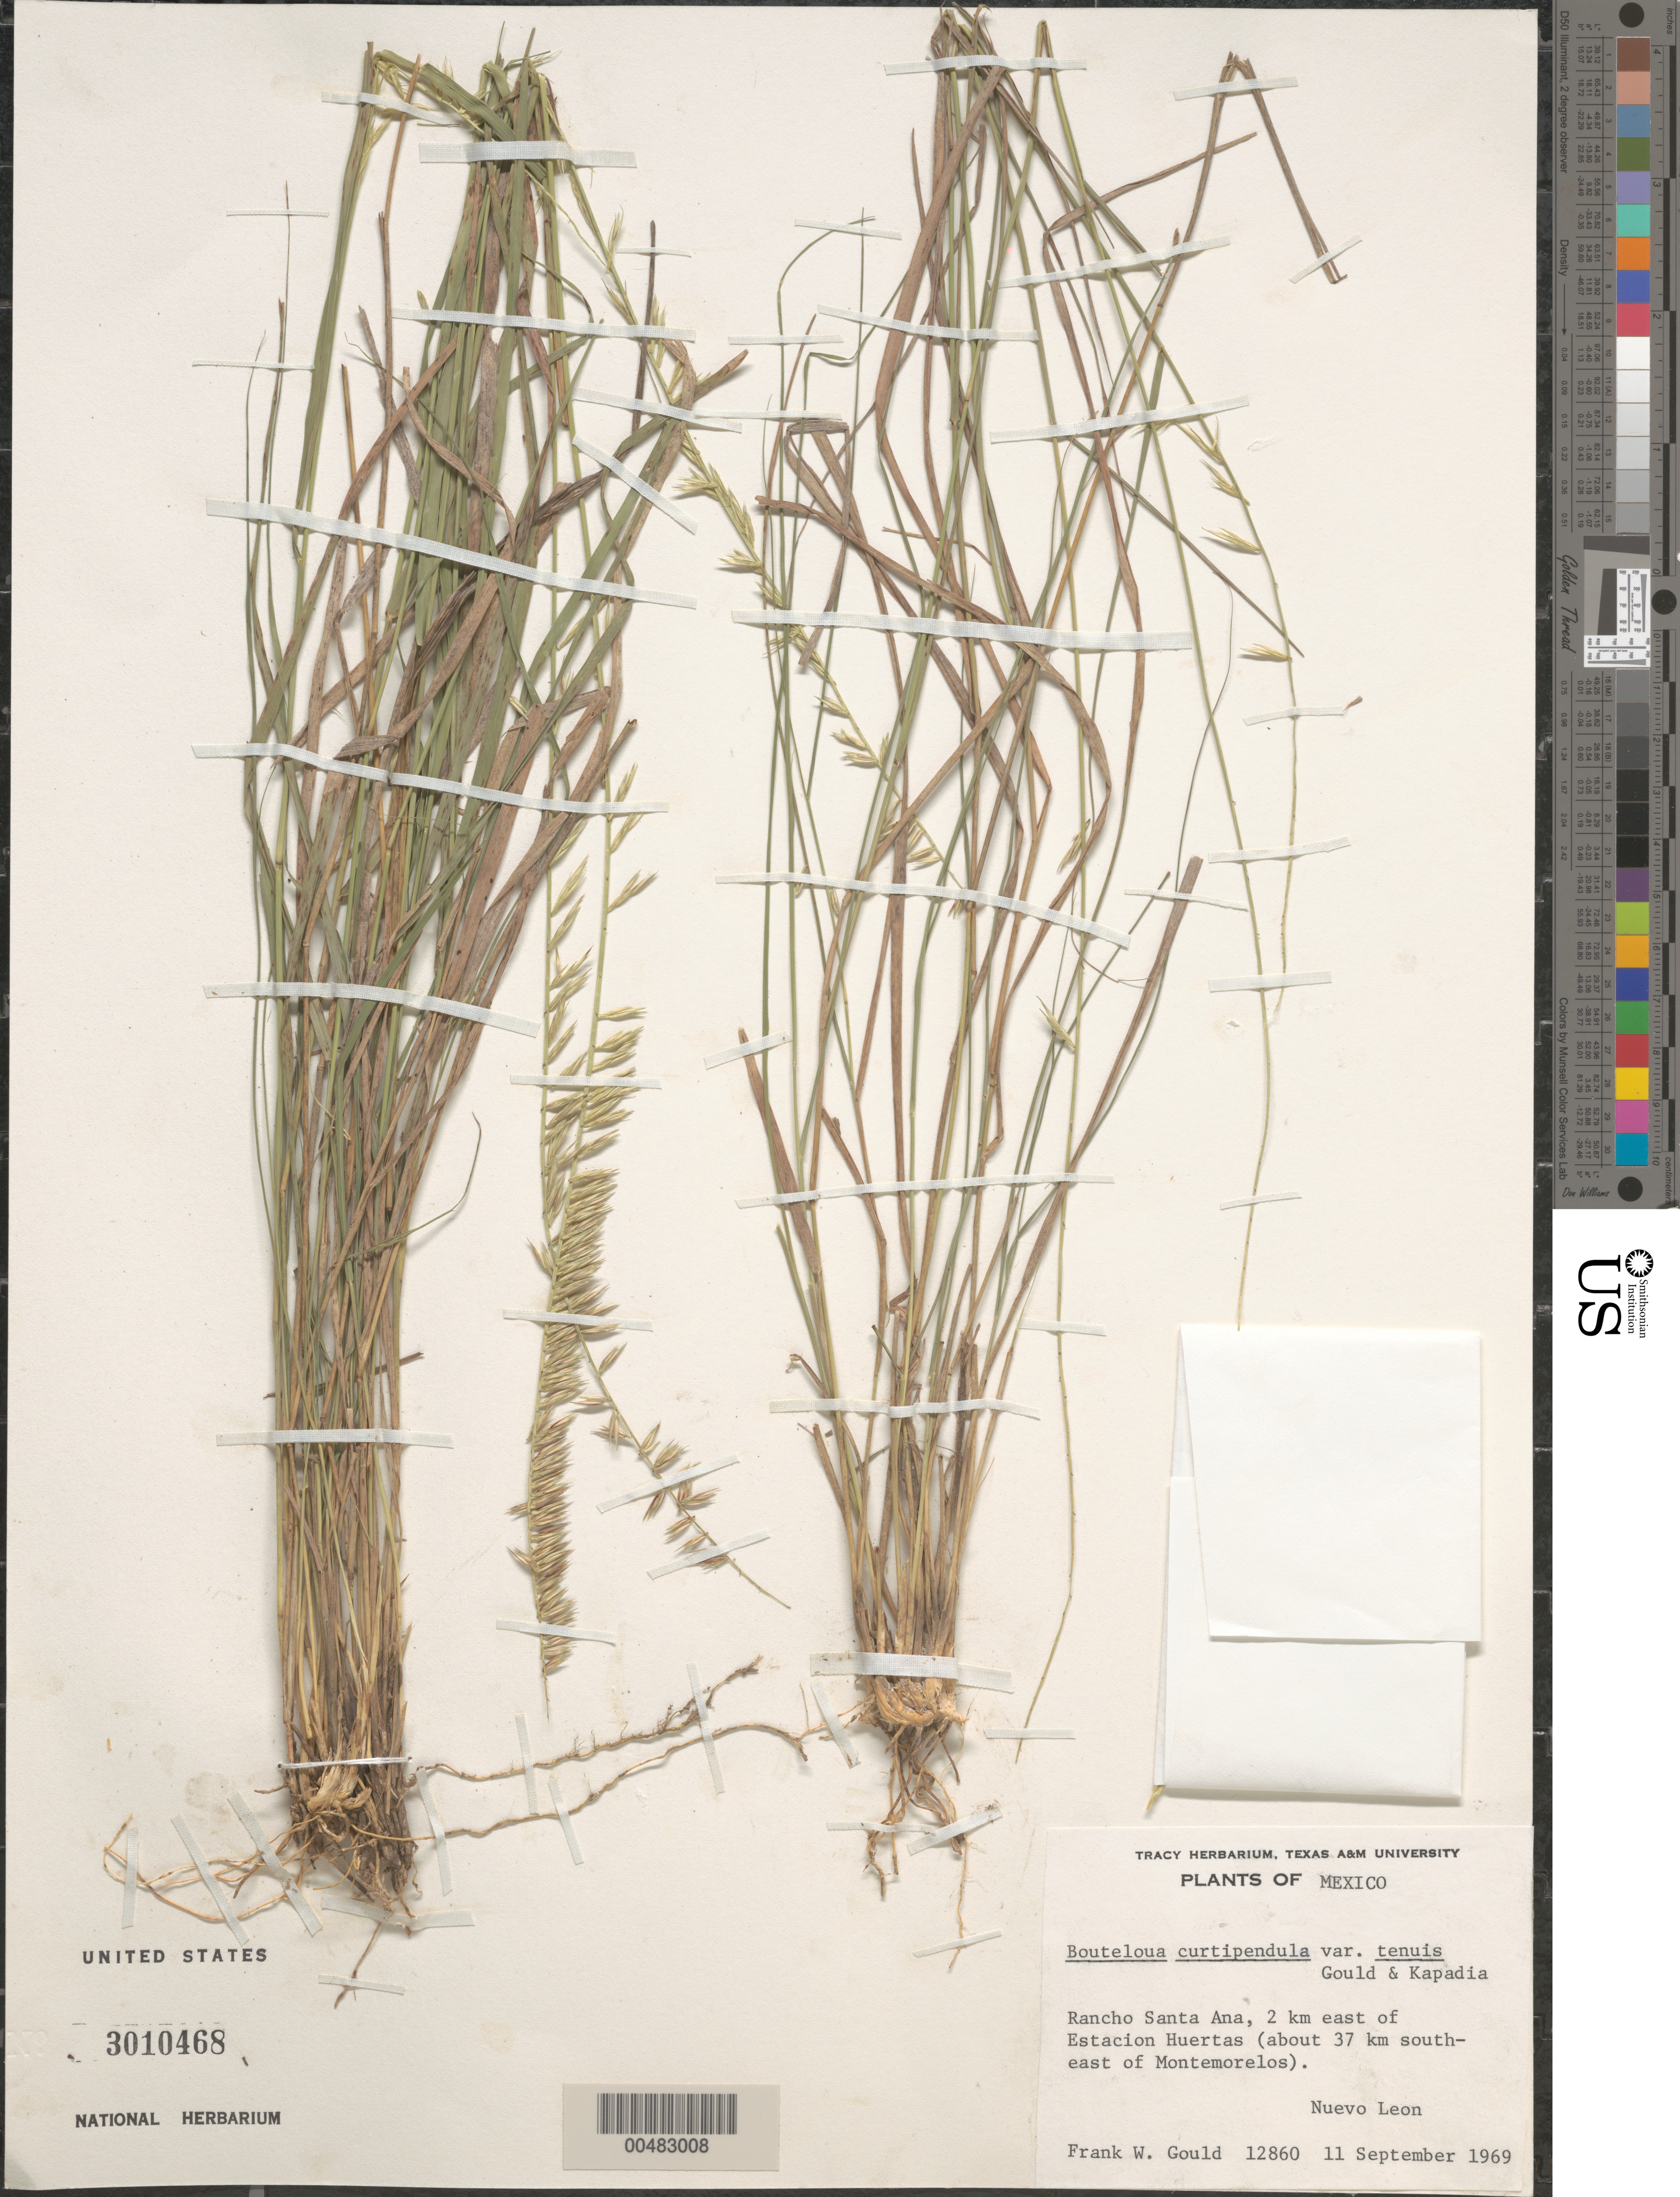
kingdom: Plantae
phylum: Tracheophyta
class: Liliopsida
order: Poales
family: Poaceae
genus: Bouteloua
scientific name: Bouteloua curtipendula var. tenuis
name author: Gould & Kapadia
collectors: F. W. Gould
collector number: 12860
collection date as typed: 11 Sep 1969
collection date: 1969-09-11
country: Mexico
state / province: Nuevo León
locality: Rancho Santa Ana, 2 km E of Estacion Huertas (about 37 km SE of Montemorelos)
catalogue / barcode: US 3010468